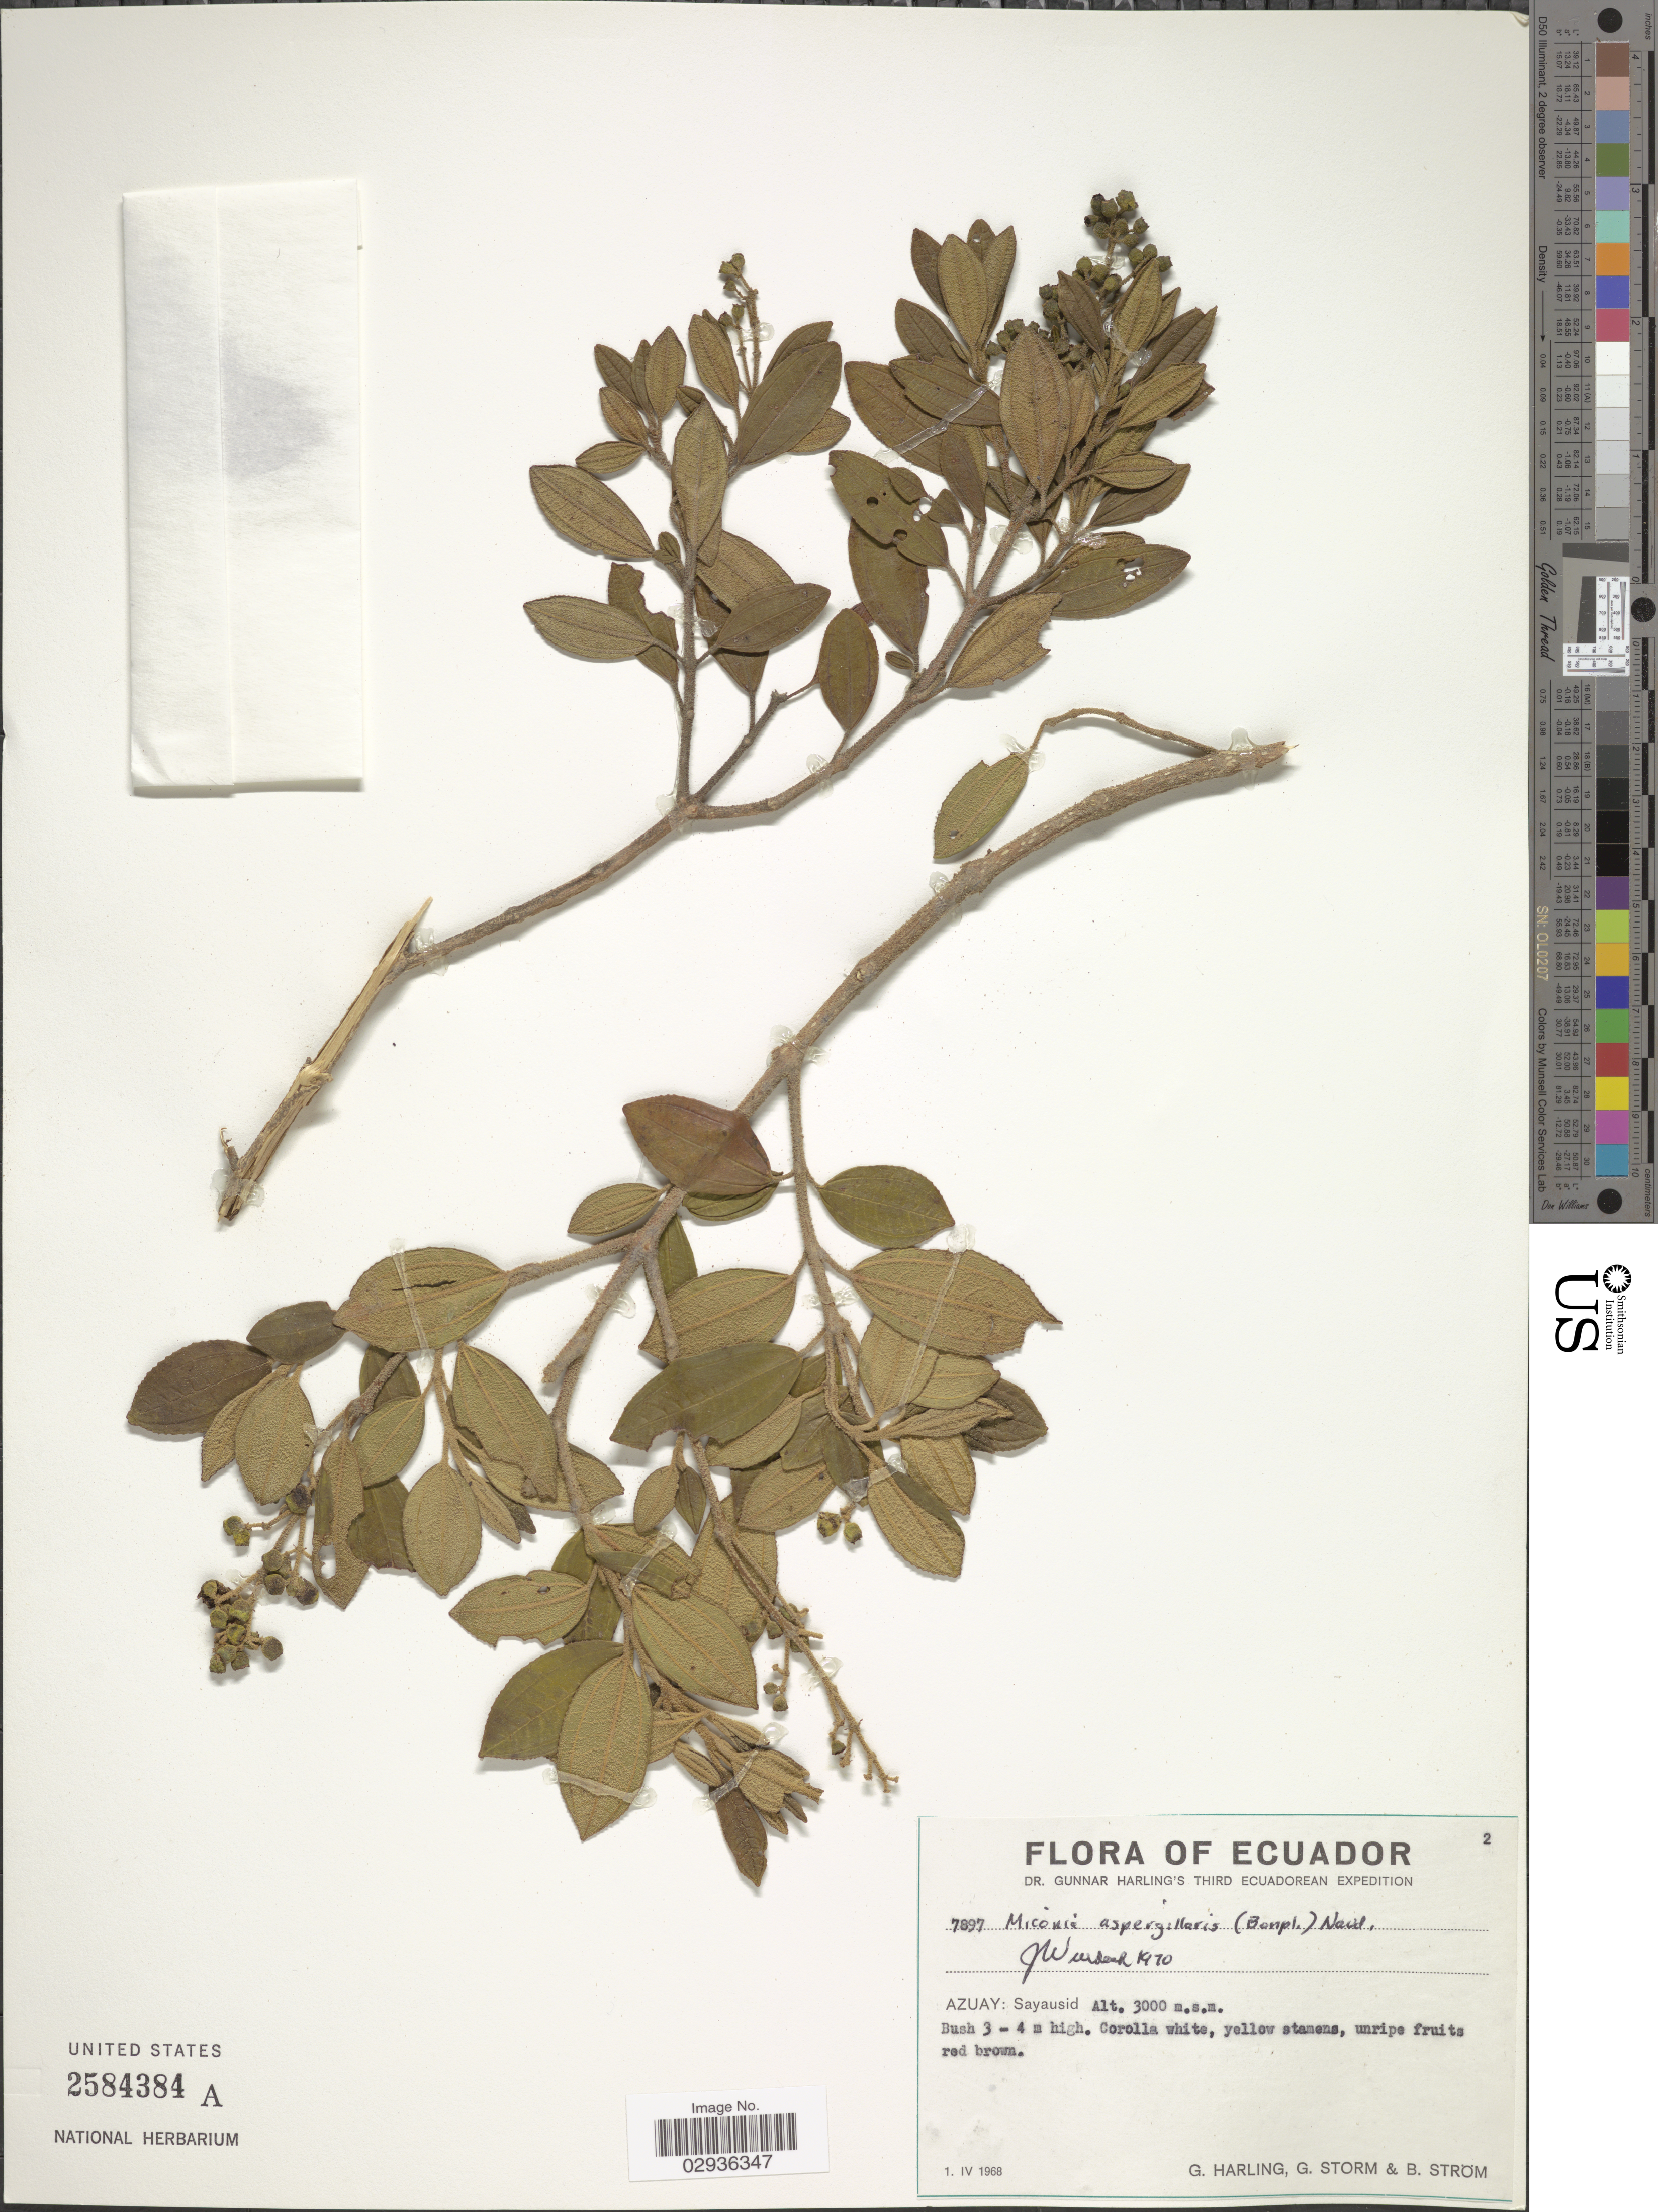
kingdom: Plantae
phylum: Tracheophyta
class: Magnoliopsida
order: Myrtales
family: Melastomataceae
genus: Miconia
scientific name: Miconia aspergillaris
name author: (Bonpl.) Naudin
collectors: G. Harling, G. Storm & B. Ström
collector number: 7897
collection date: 1968-04-01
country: Ecuador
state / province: Azuay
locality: Sayausid.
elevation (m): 3000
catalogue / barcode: US 2584384A